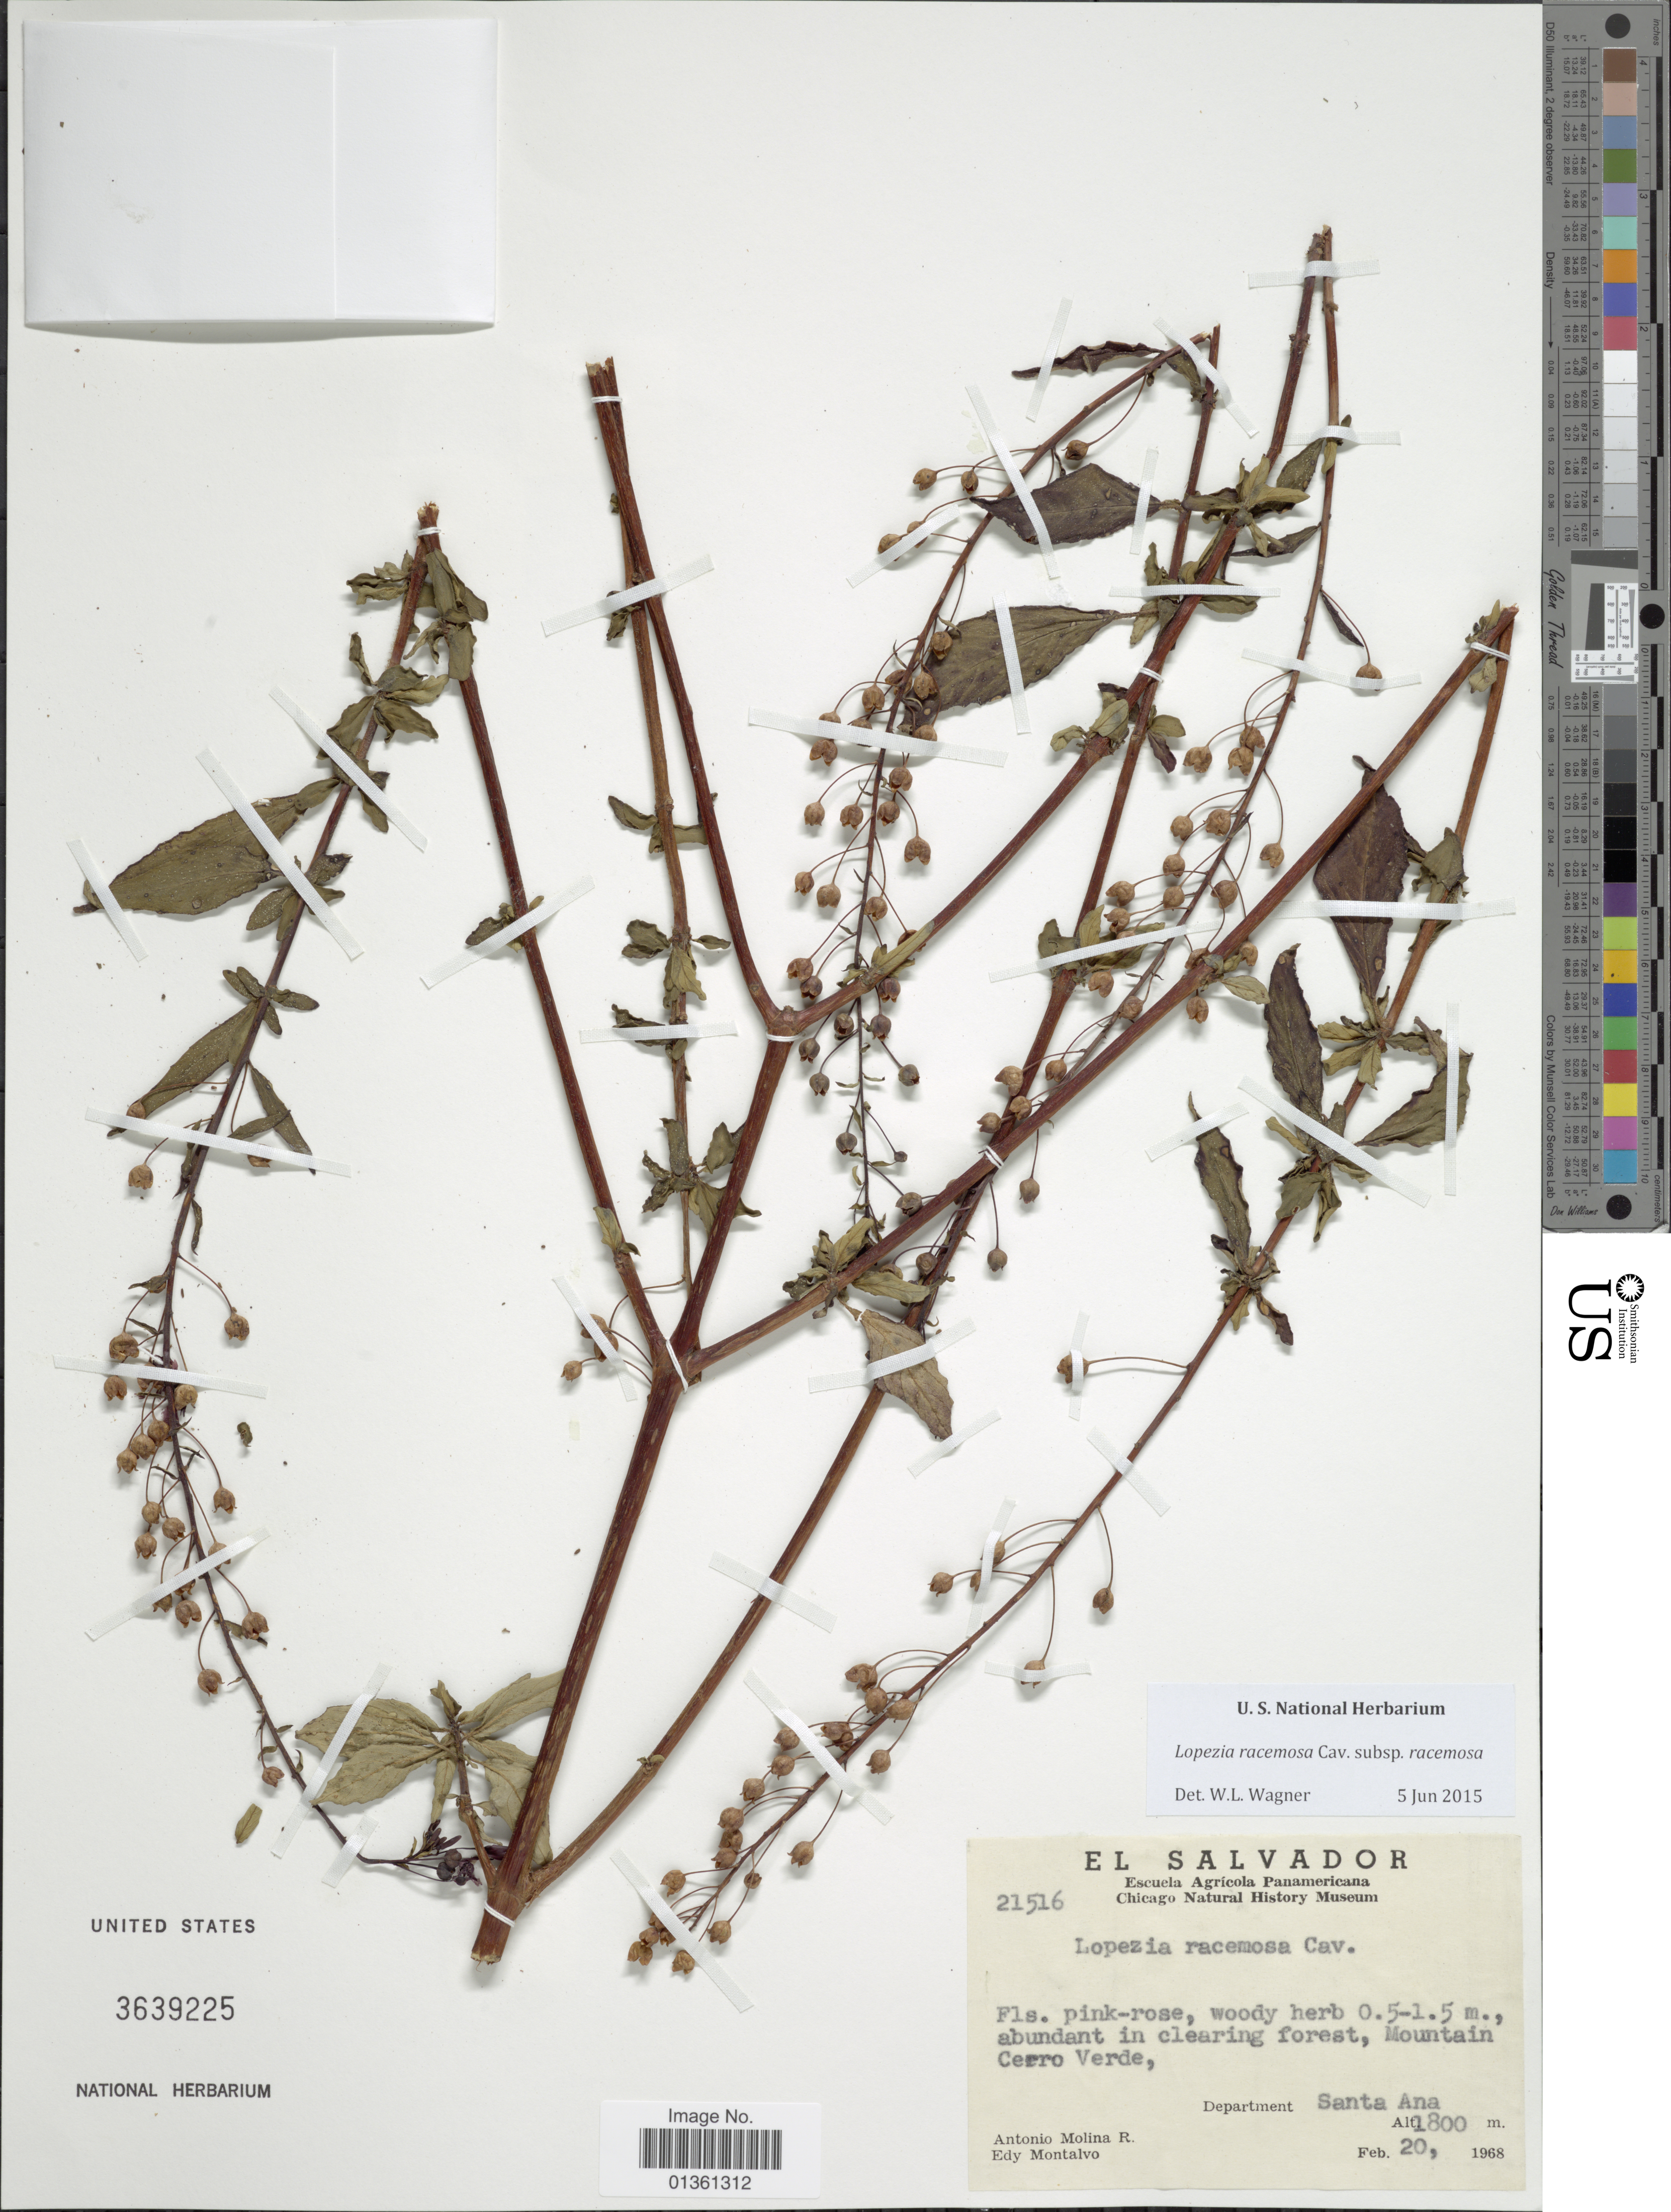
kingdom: Plantae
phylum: Tracheophyta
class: Magnoliopsida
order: Myrtales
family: Onagraceae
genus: Lopezia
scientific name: Lopezia racemosa subsp. racemosa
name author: Cav.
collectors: A. Molina R. & E. A. Montalvo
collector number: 21516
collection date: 1968-02-20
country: El Salvador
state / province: Santa Ana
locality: Mountain Cerro Verde.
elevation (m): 1800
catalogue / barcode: US 3639225